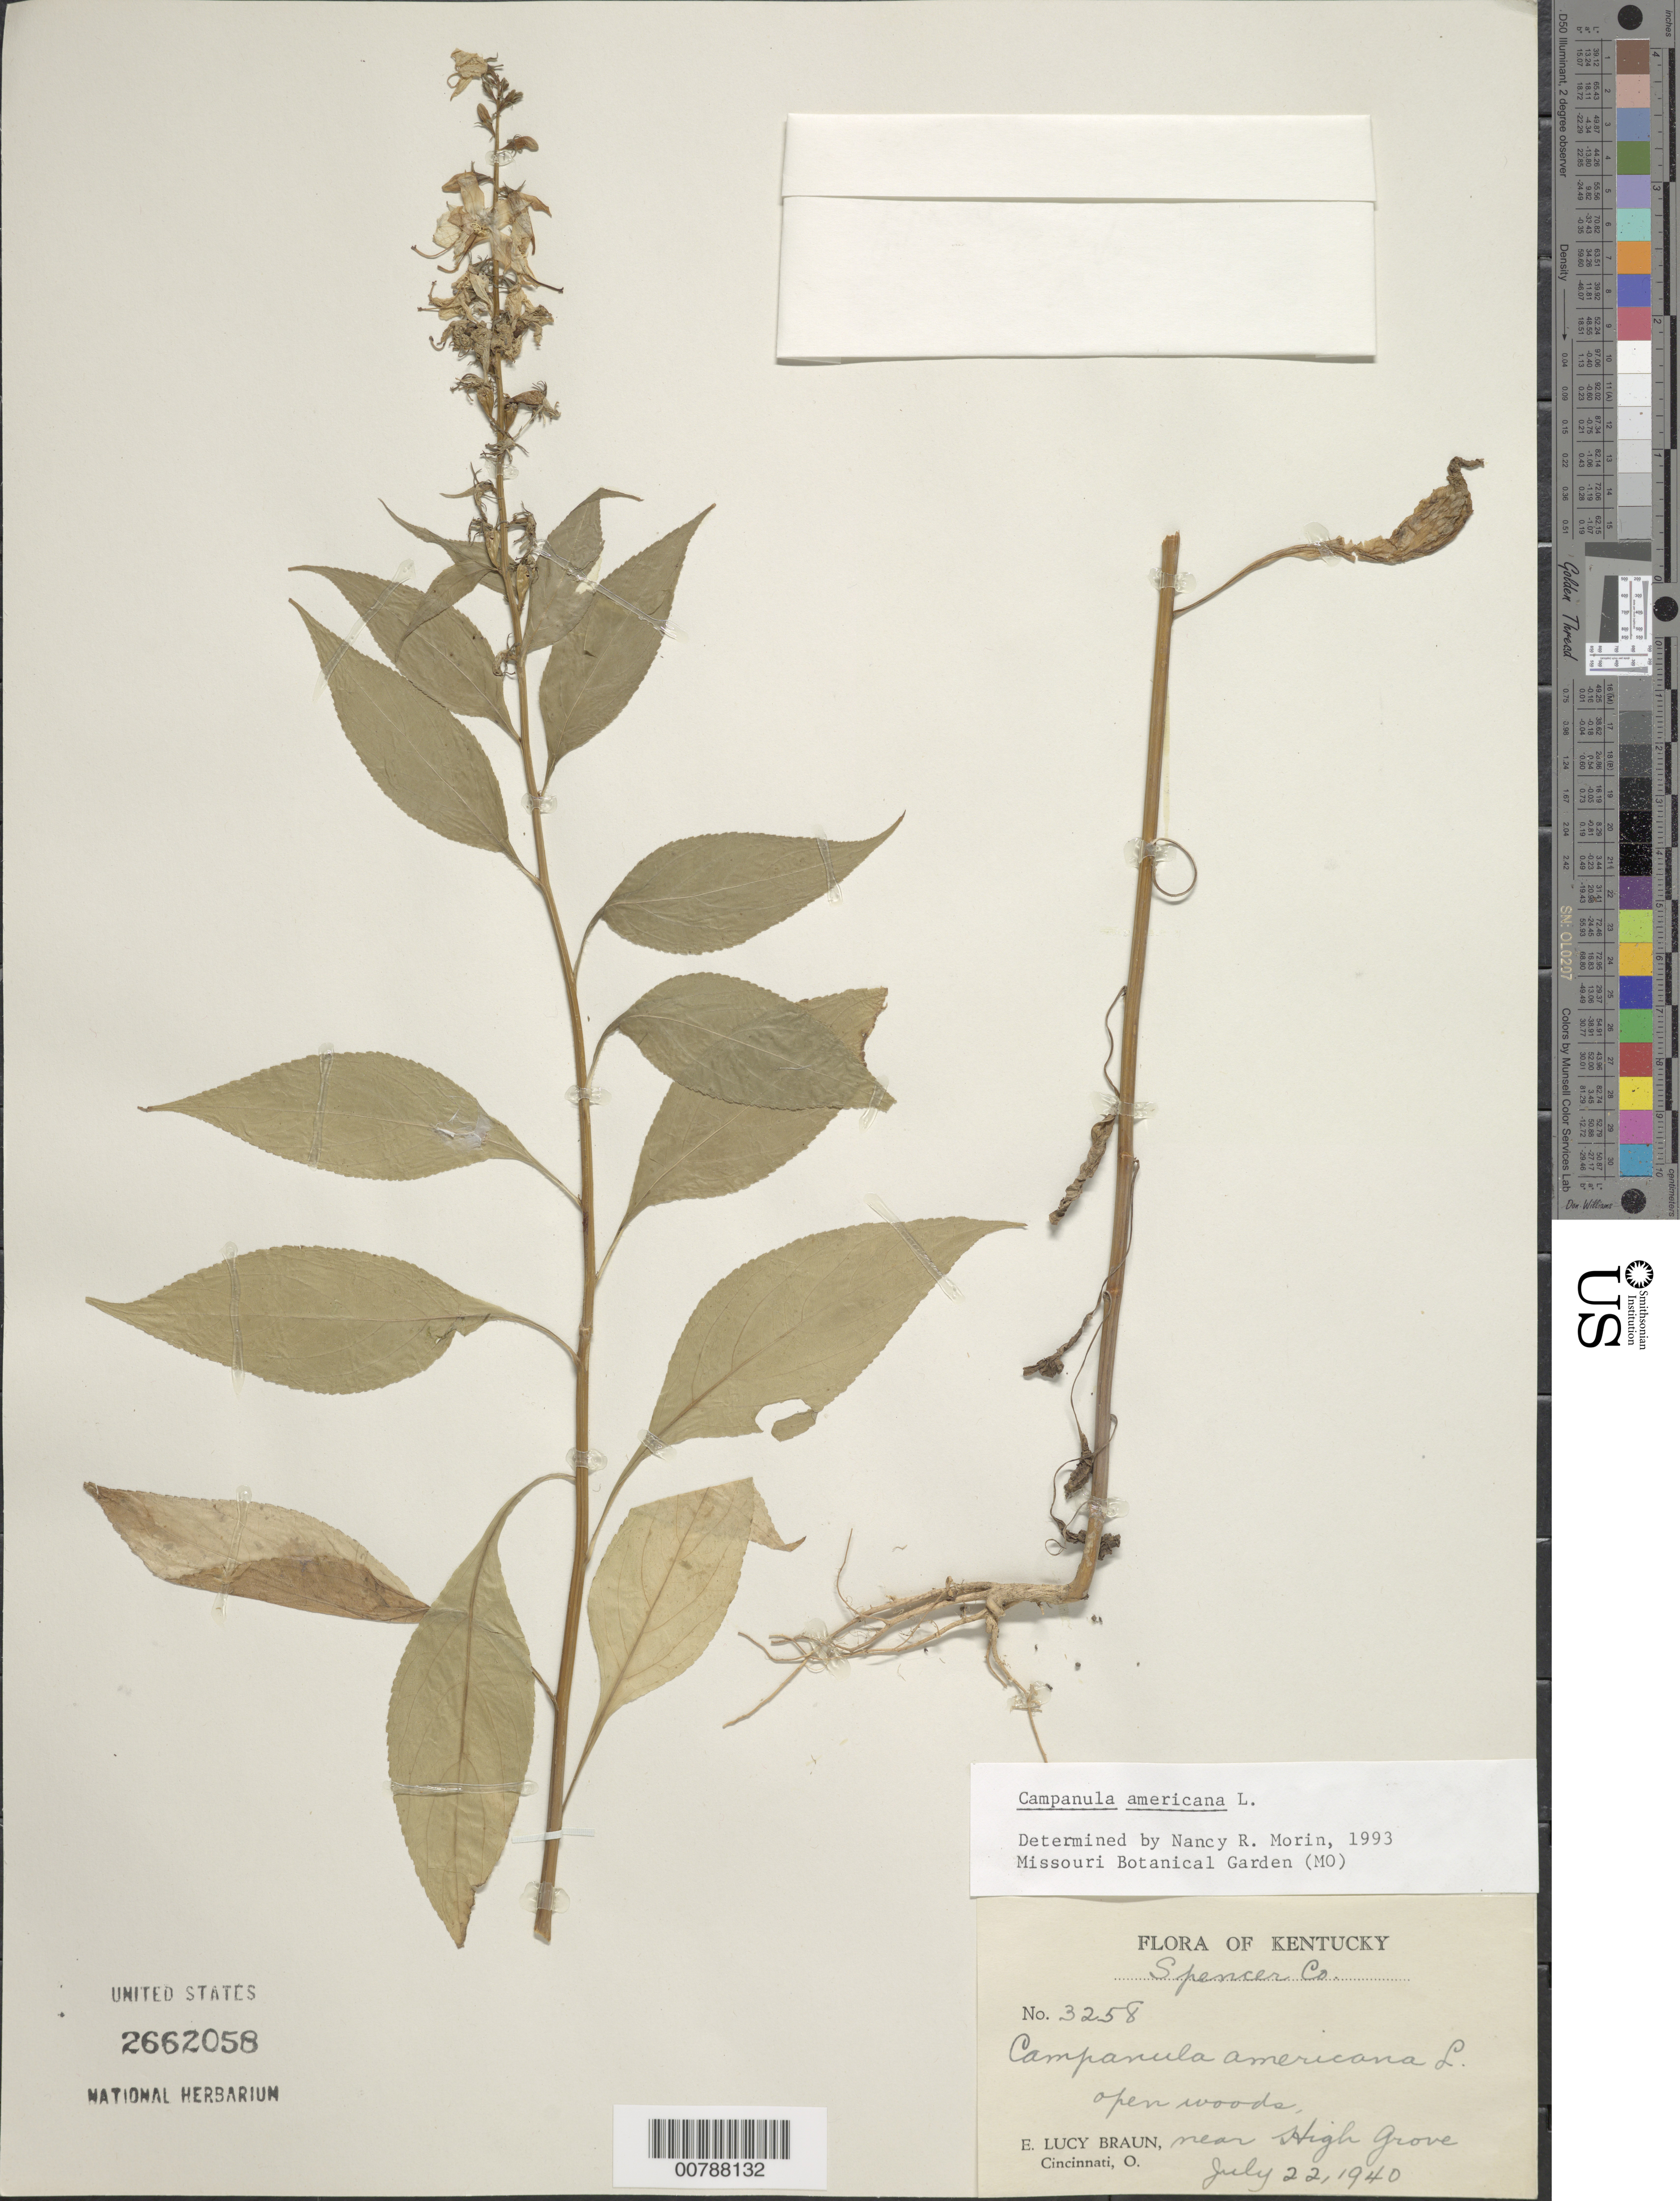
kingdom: Plantae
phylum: Tracheophyta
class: Magnoliopsida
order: Asterales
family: Campanulaceae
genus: Campanula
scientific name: Campanula americana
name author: L.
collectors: E. L. Braun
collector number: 3258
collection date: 1940-07-22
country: United States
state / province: Indiana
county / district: Spencer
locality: Near High Grove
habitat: Open woods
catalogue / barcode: US 2662058